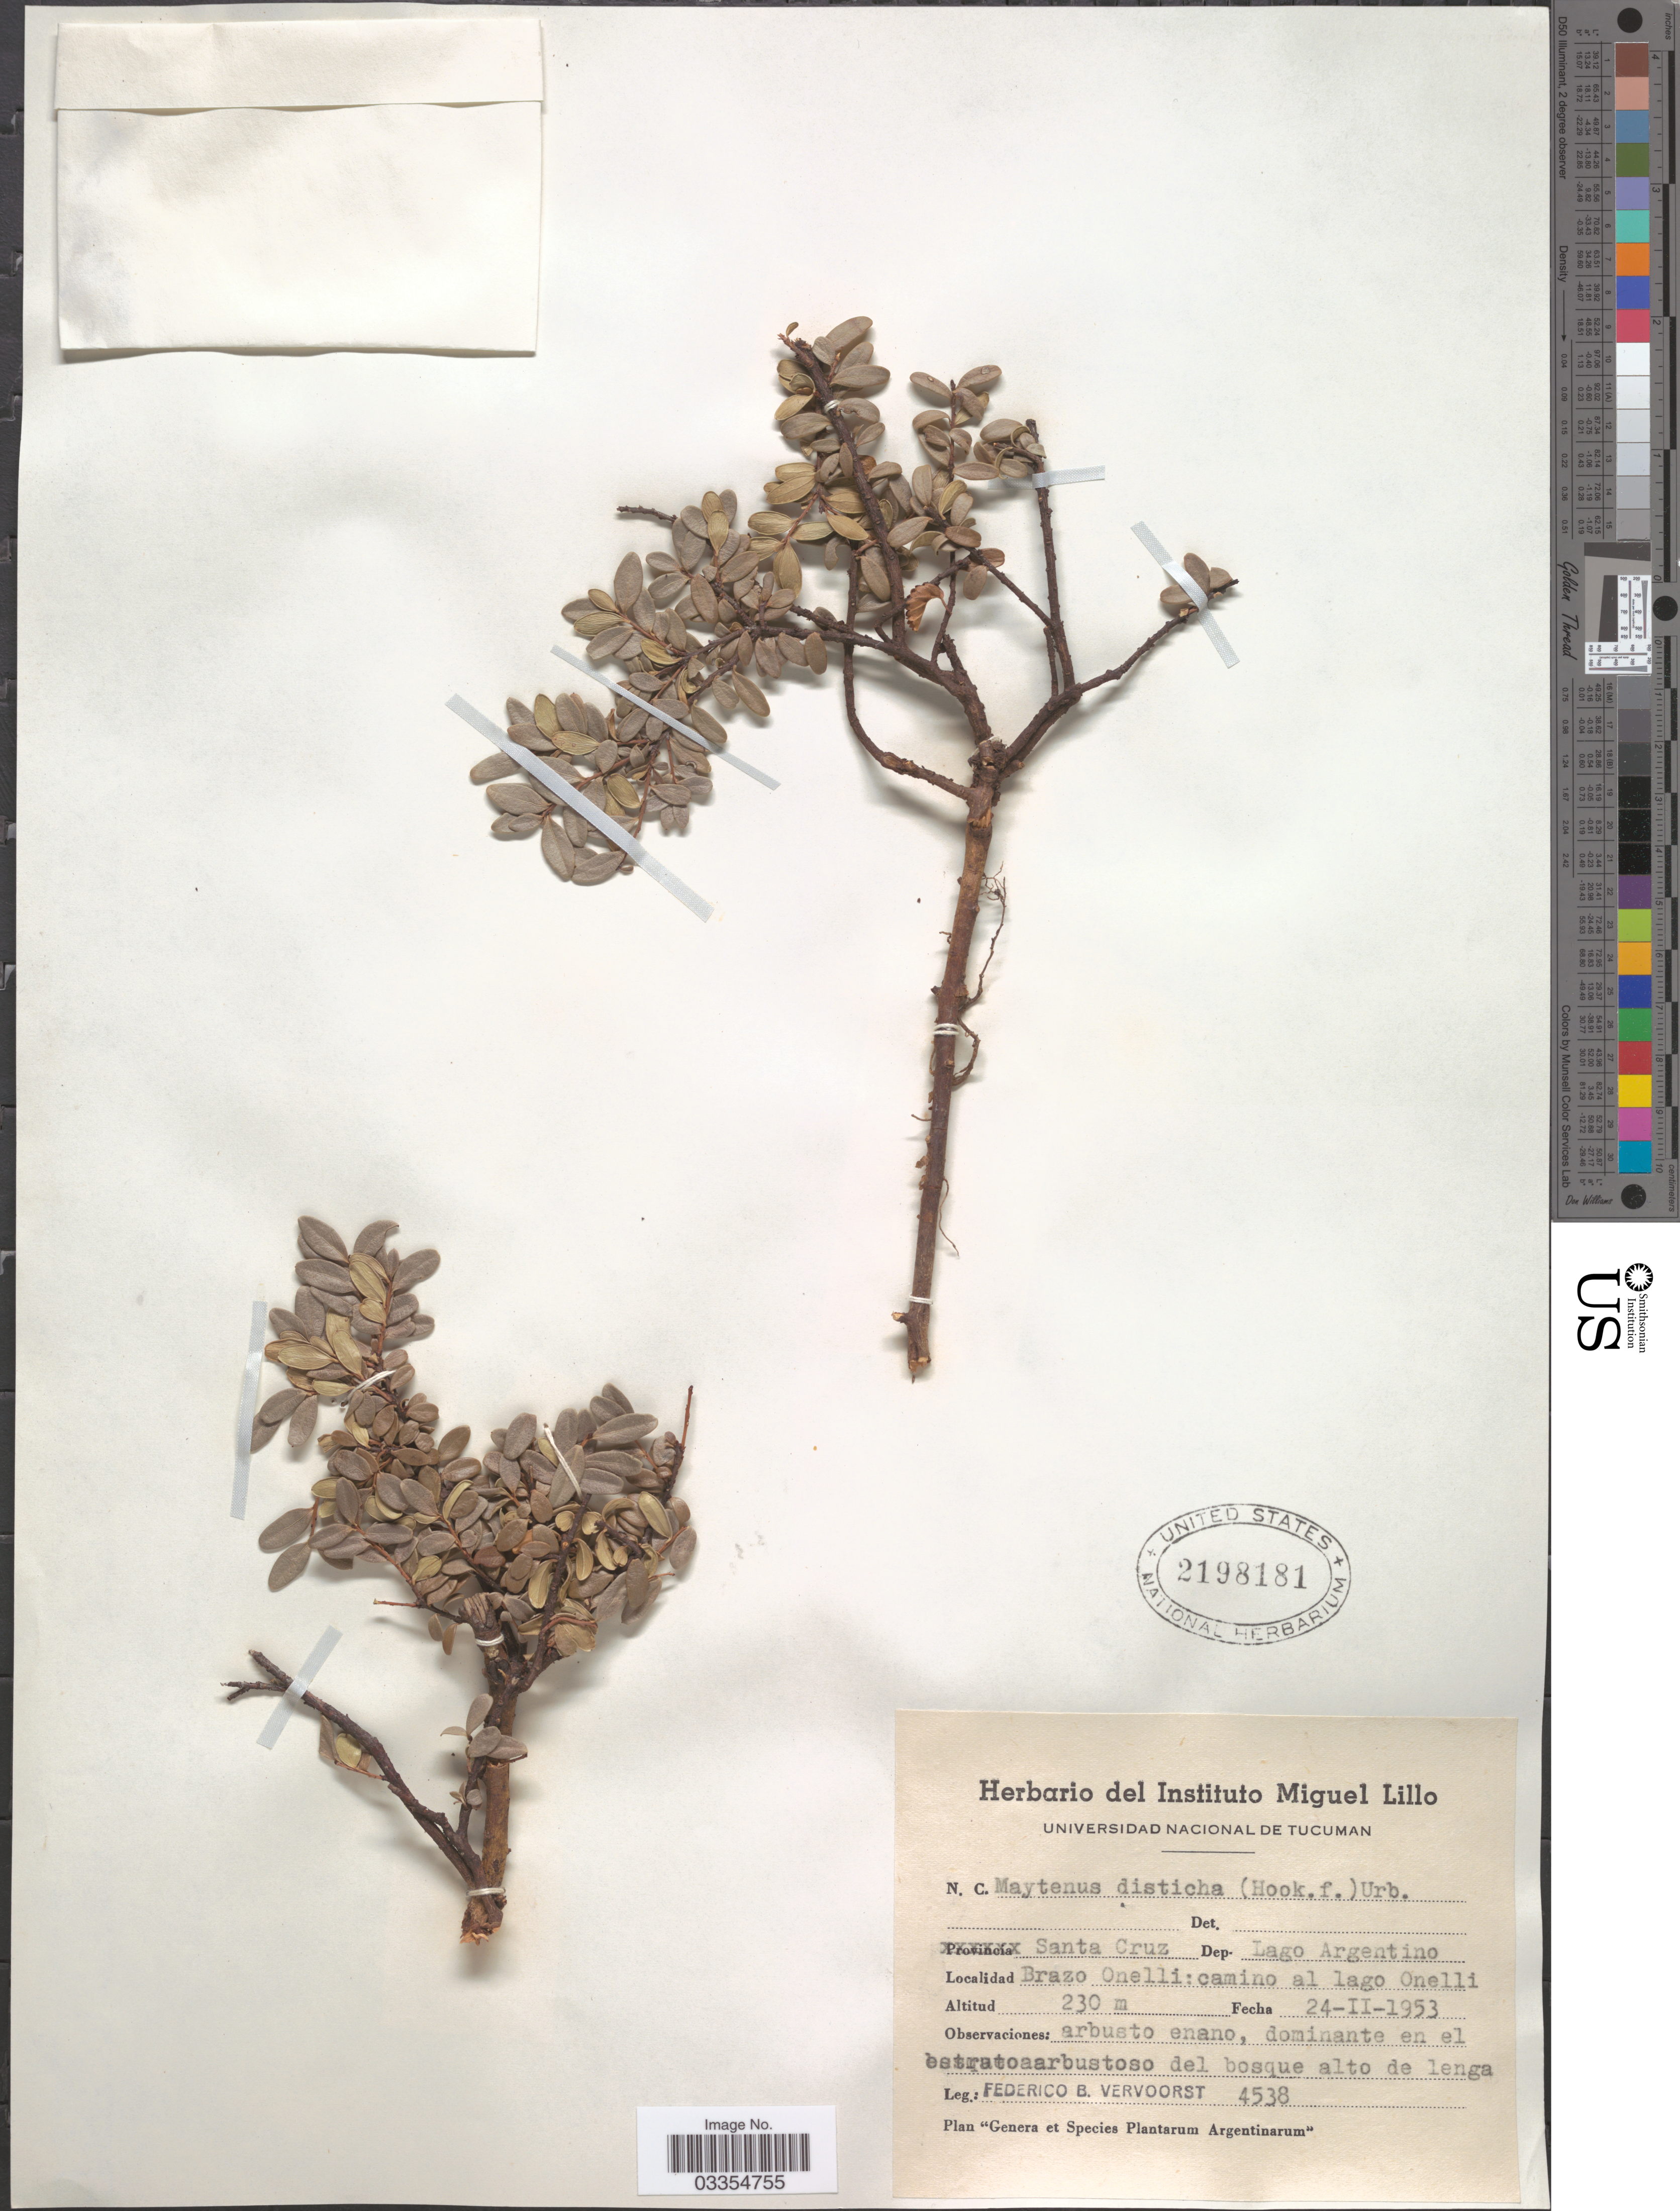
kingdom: Plantae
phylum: Tracheophyta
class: Magnoliopsida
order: Celastrales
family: Celastraceae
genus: Maytenus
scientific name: Maytenus disticha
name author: (Hook. f.) Urb.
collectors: F. B. Vervoorst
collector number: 4538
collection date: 1953-02-24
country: Argentina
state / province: Santa Cruz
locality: Dep. Lago Argentino. Brazo Onelli: camino al lago Onelli.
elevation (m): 230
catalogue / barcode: US 2198181